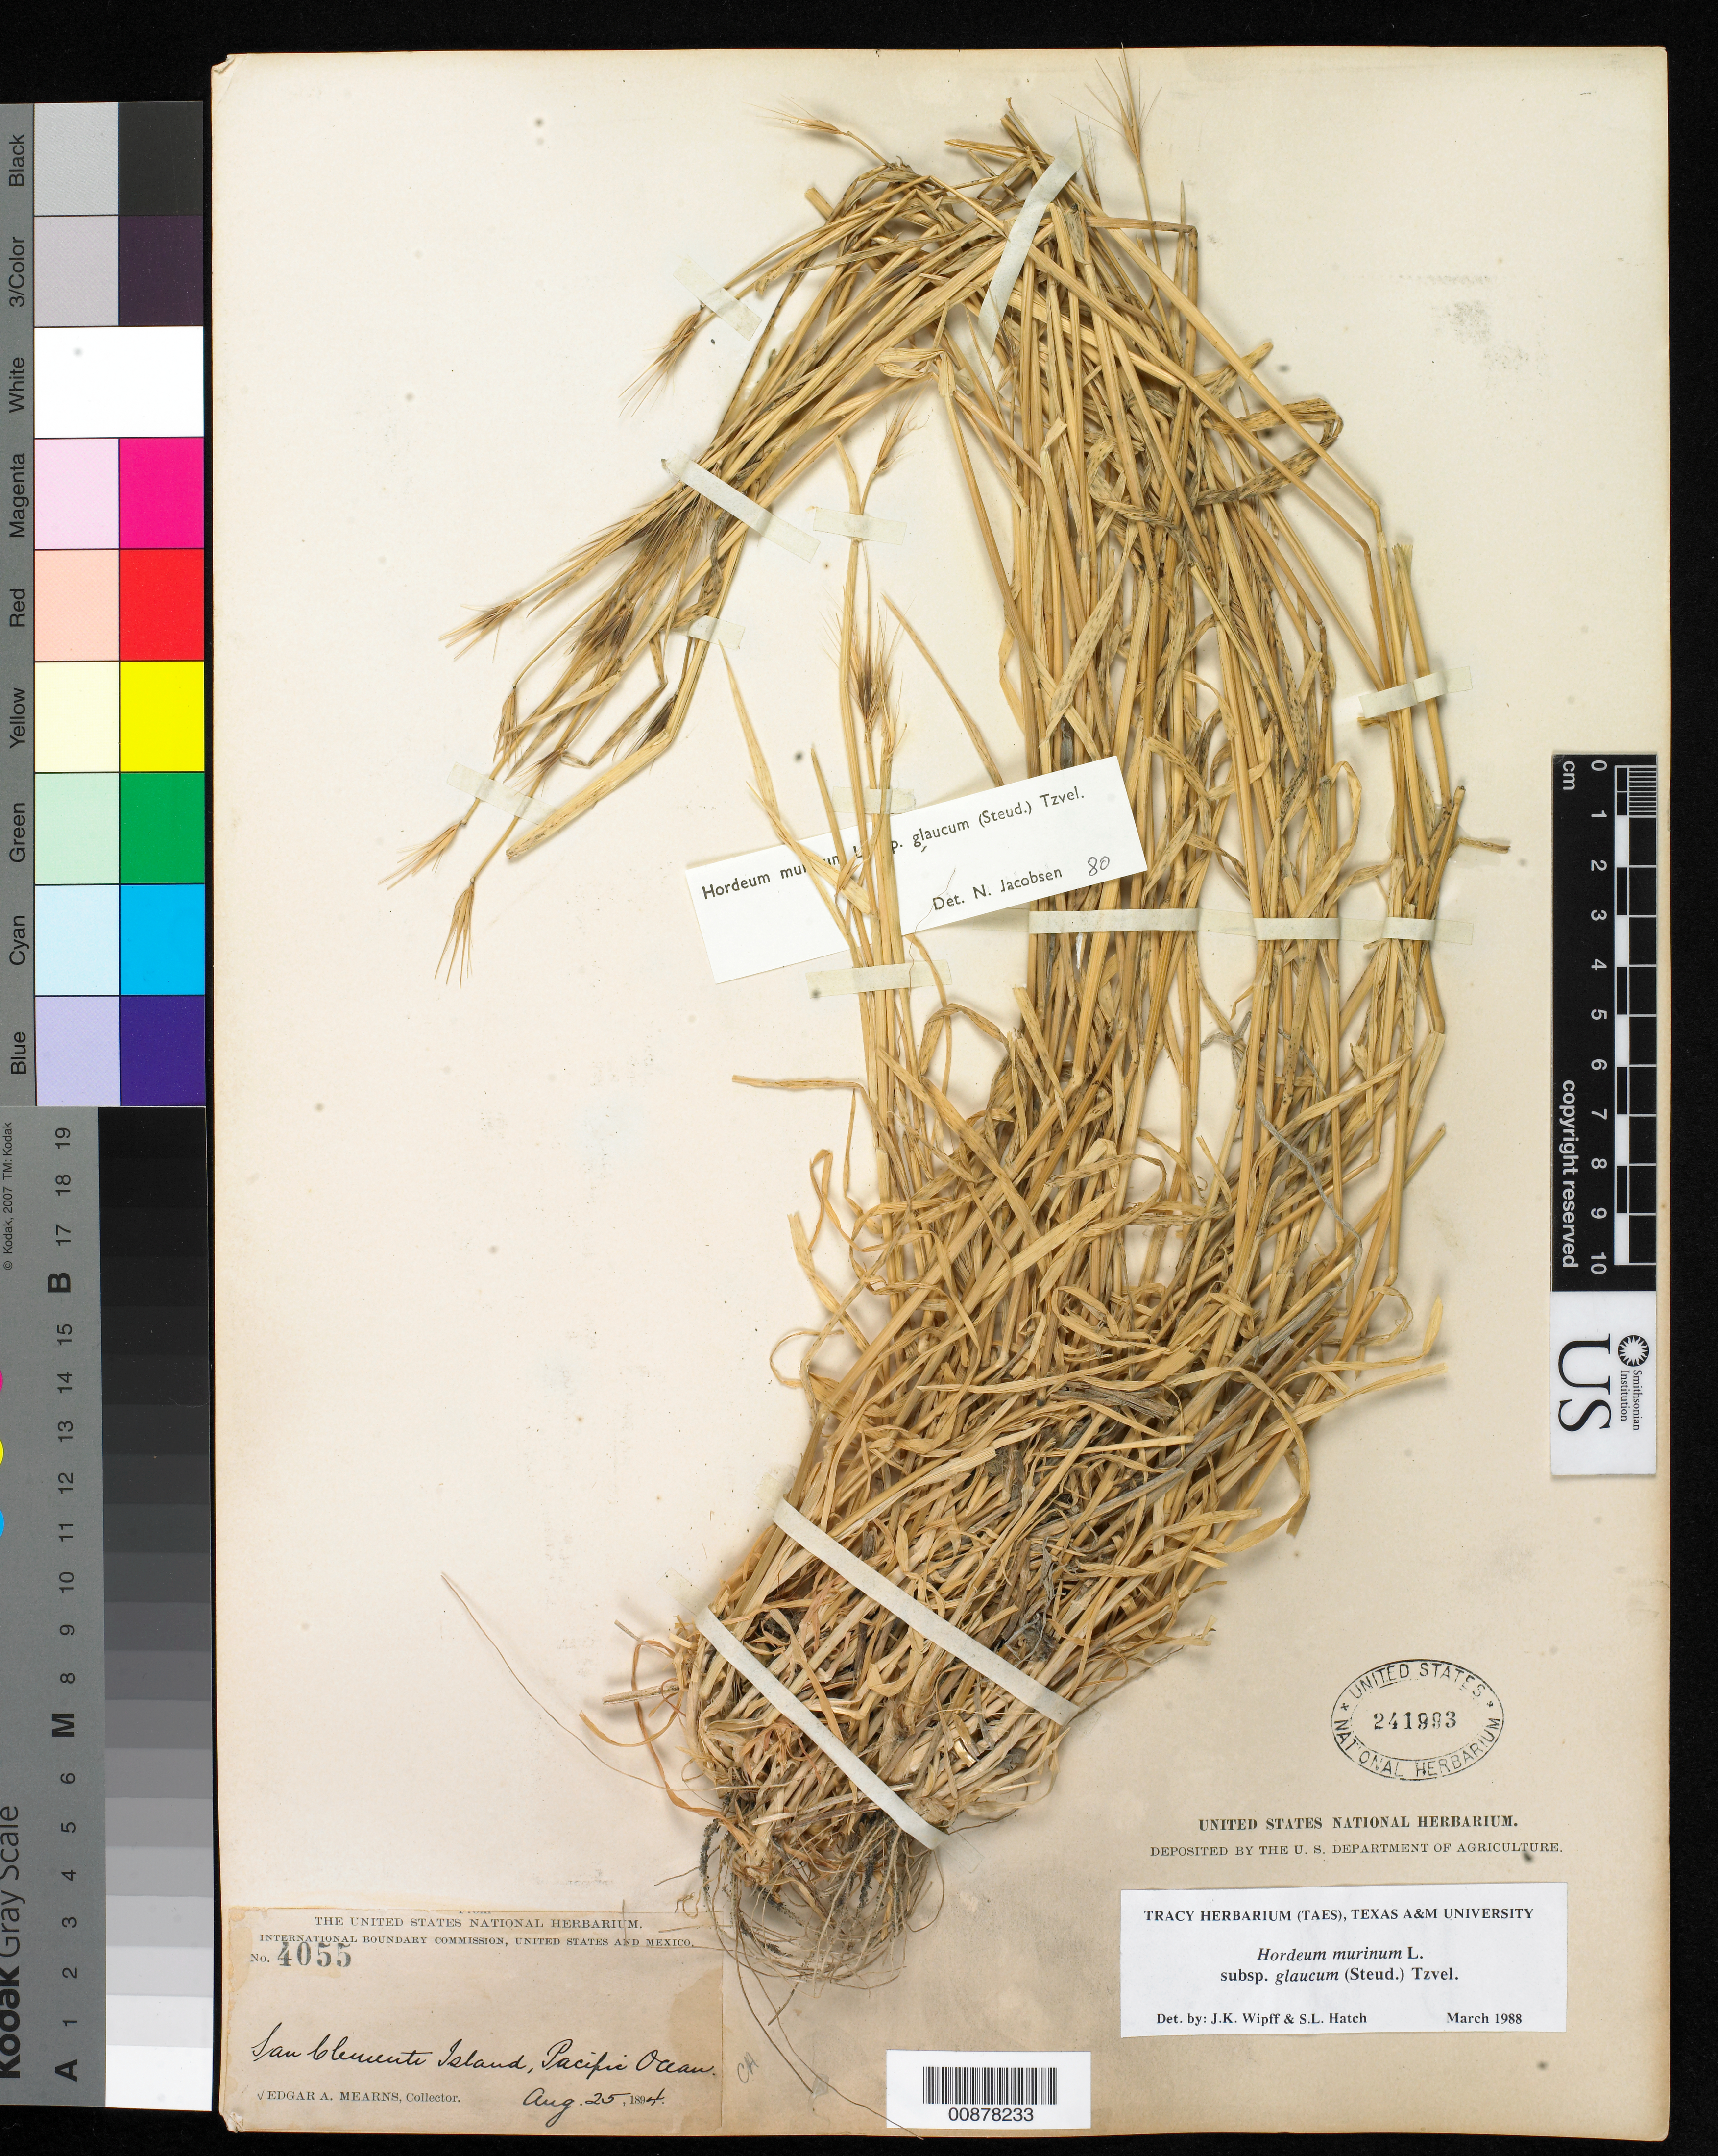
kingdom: Plantae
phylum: Tracheophyta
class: Liliopsida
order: Poales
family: Poaceae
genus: Hordeum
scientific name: Hordeum murinum subsp. glaucum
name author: (Steud.) Tzvelev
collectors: E. A. Mearns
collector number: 4055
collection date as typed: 25 Aug 1894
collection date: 1894-08-25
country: United States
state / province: California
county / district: Los Angeles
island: San Clemente I.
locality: San Clemente Island, Pacific Ocean.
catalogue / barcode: US 241993